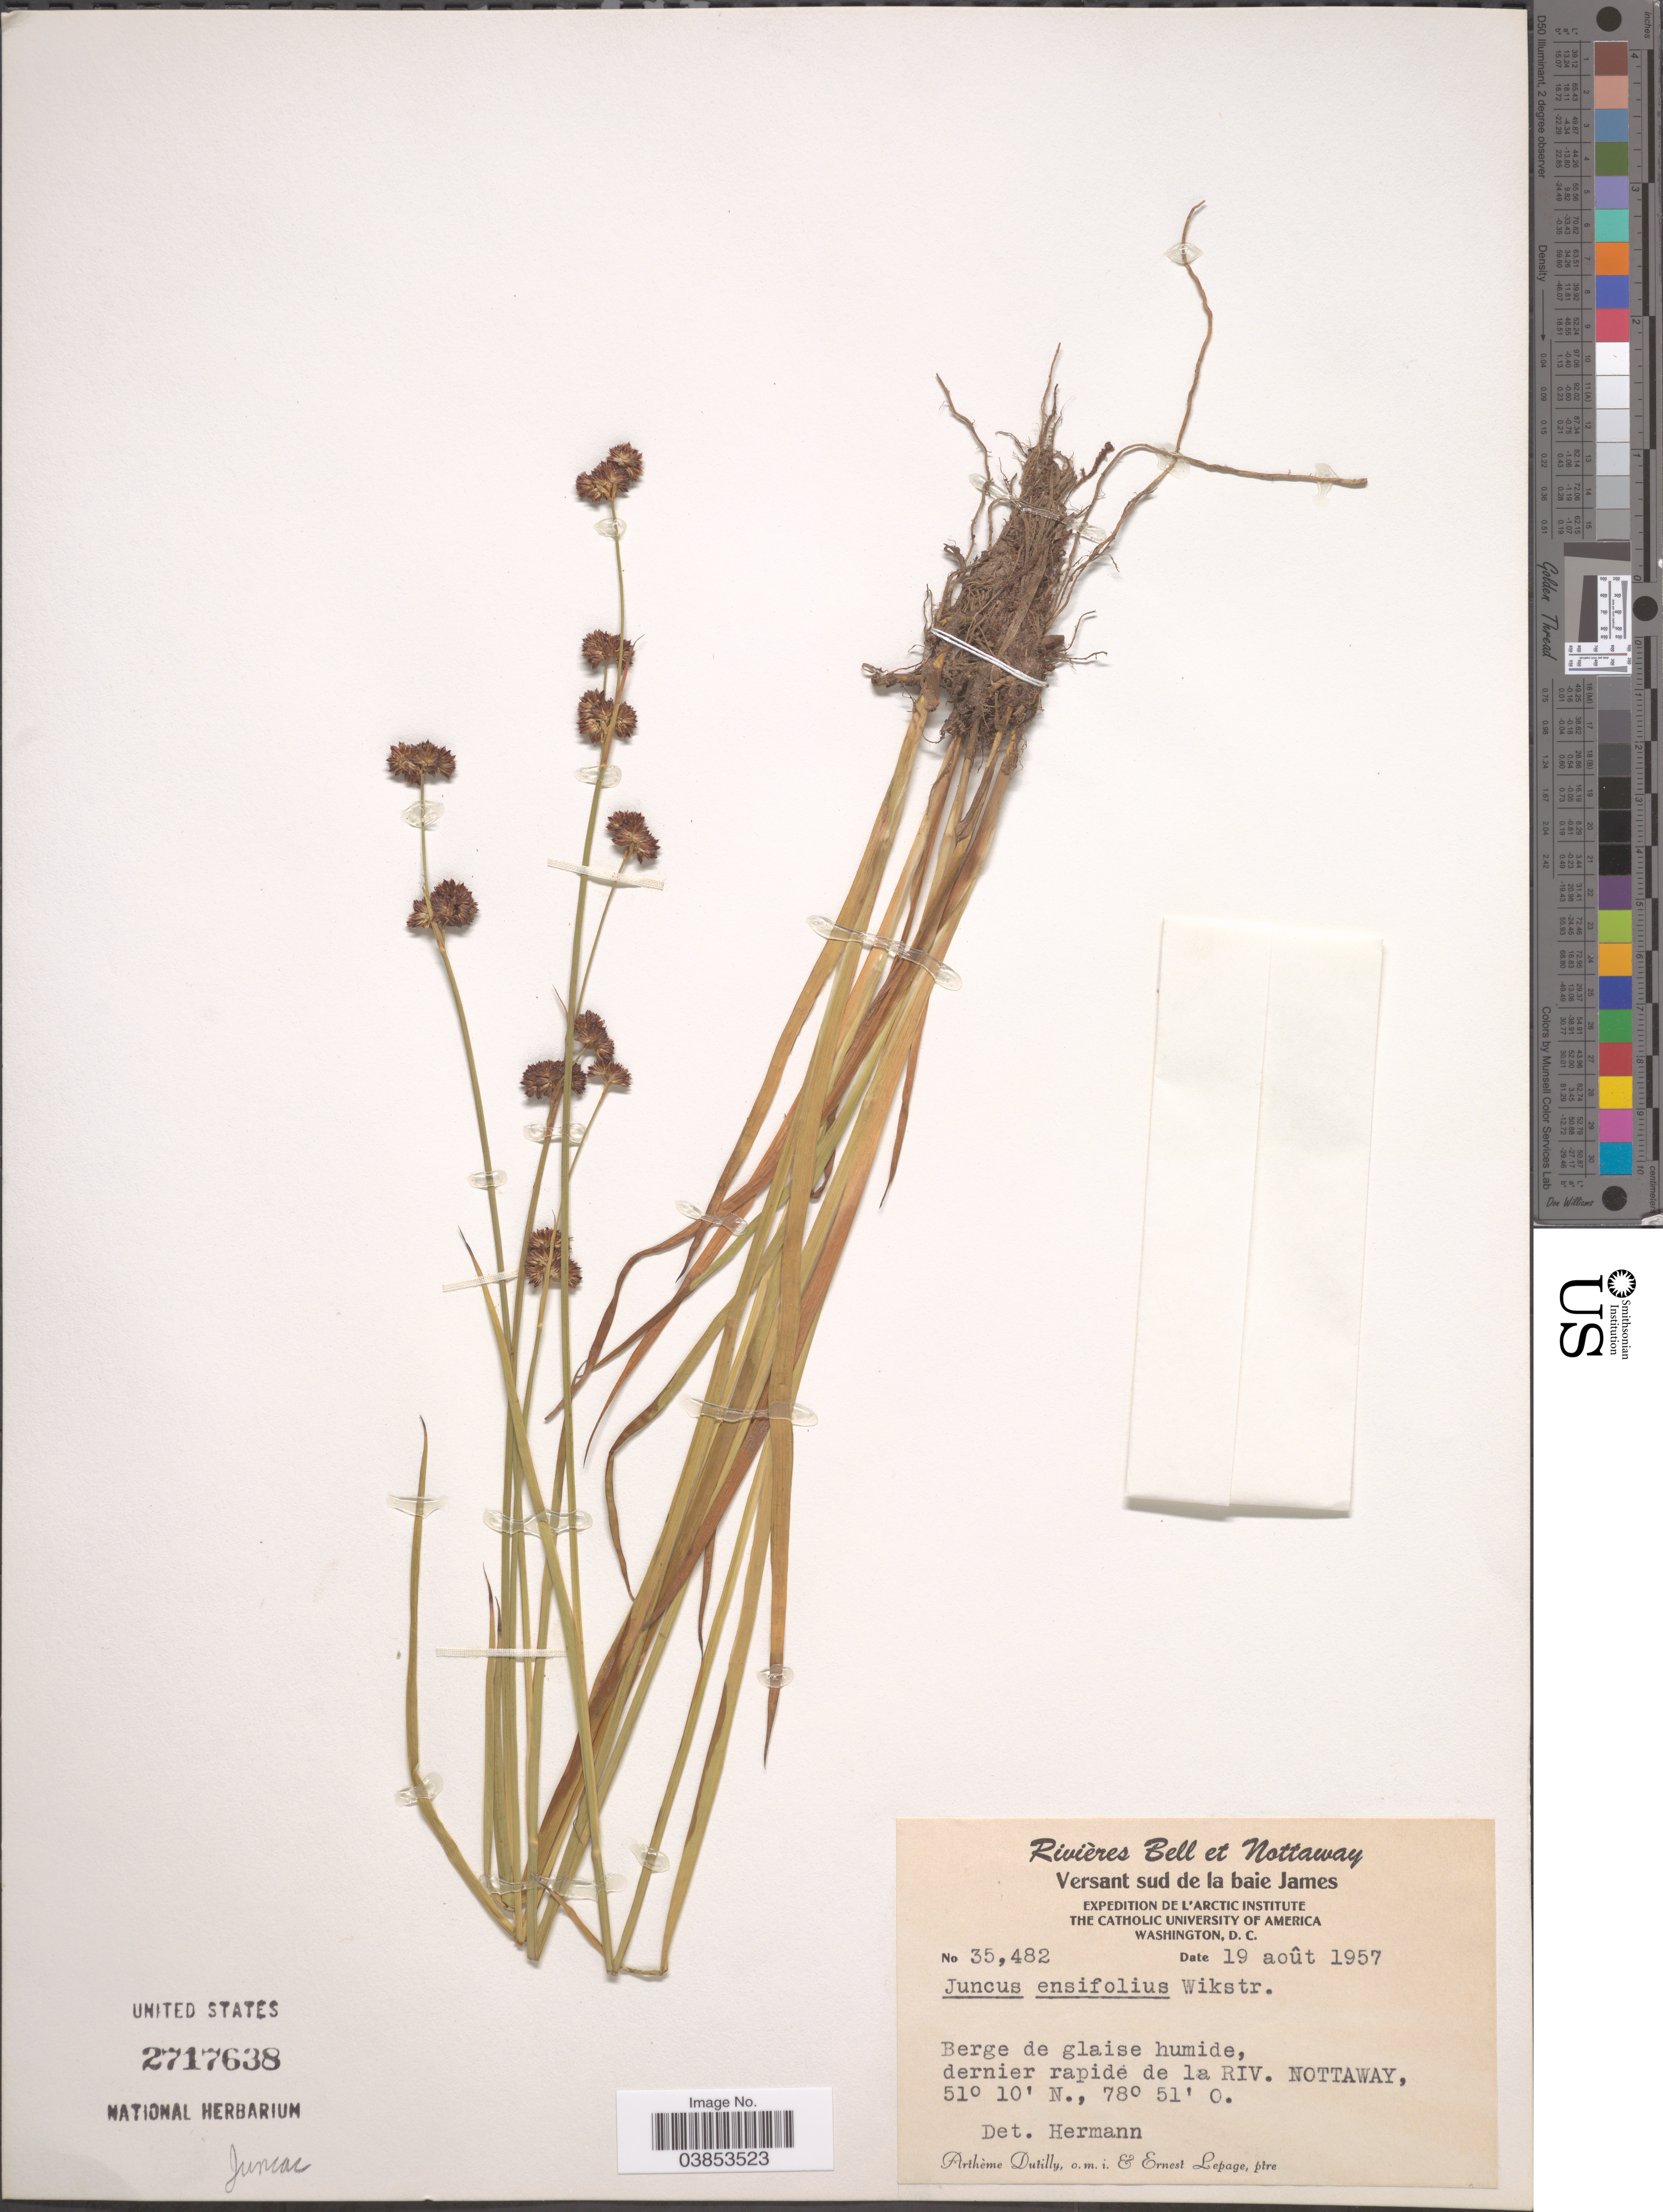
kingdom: Plantae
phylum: Tracheophyta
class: Liliopsida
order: Poales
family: Juncaceae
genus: Juncus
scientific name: Juncus ensifolius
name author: Wikstr.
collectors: A. Dutilly & E. Lepage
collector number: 35482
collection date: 1957-08-19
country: Canada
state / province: Quebec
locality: Rivières Bell et Nottaway. Versant sud de la baie James. La Riv. Nottaway.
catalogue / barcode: US 2717638